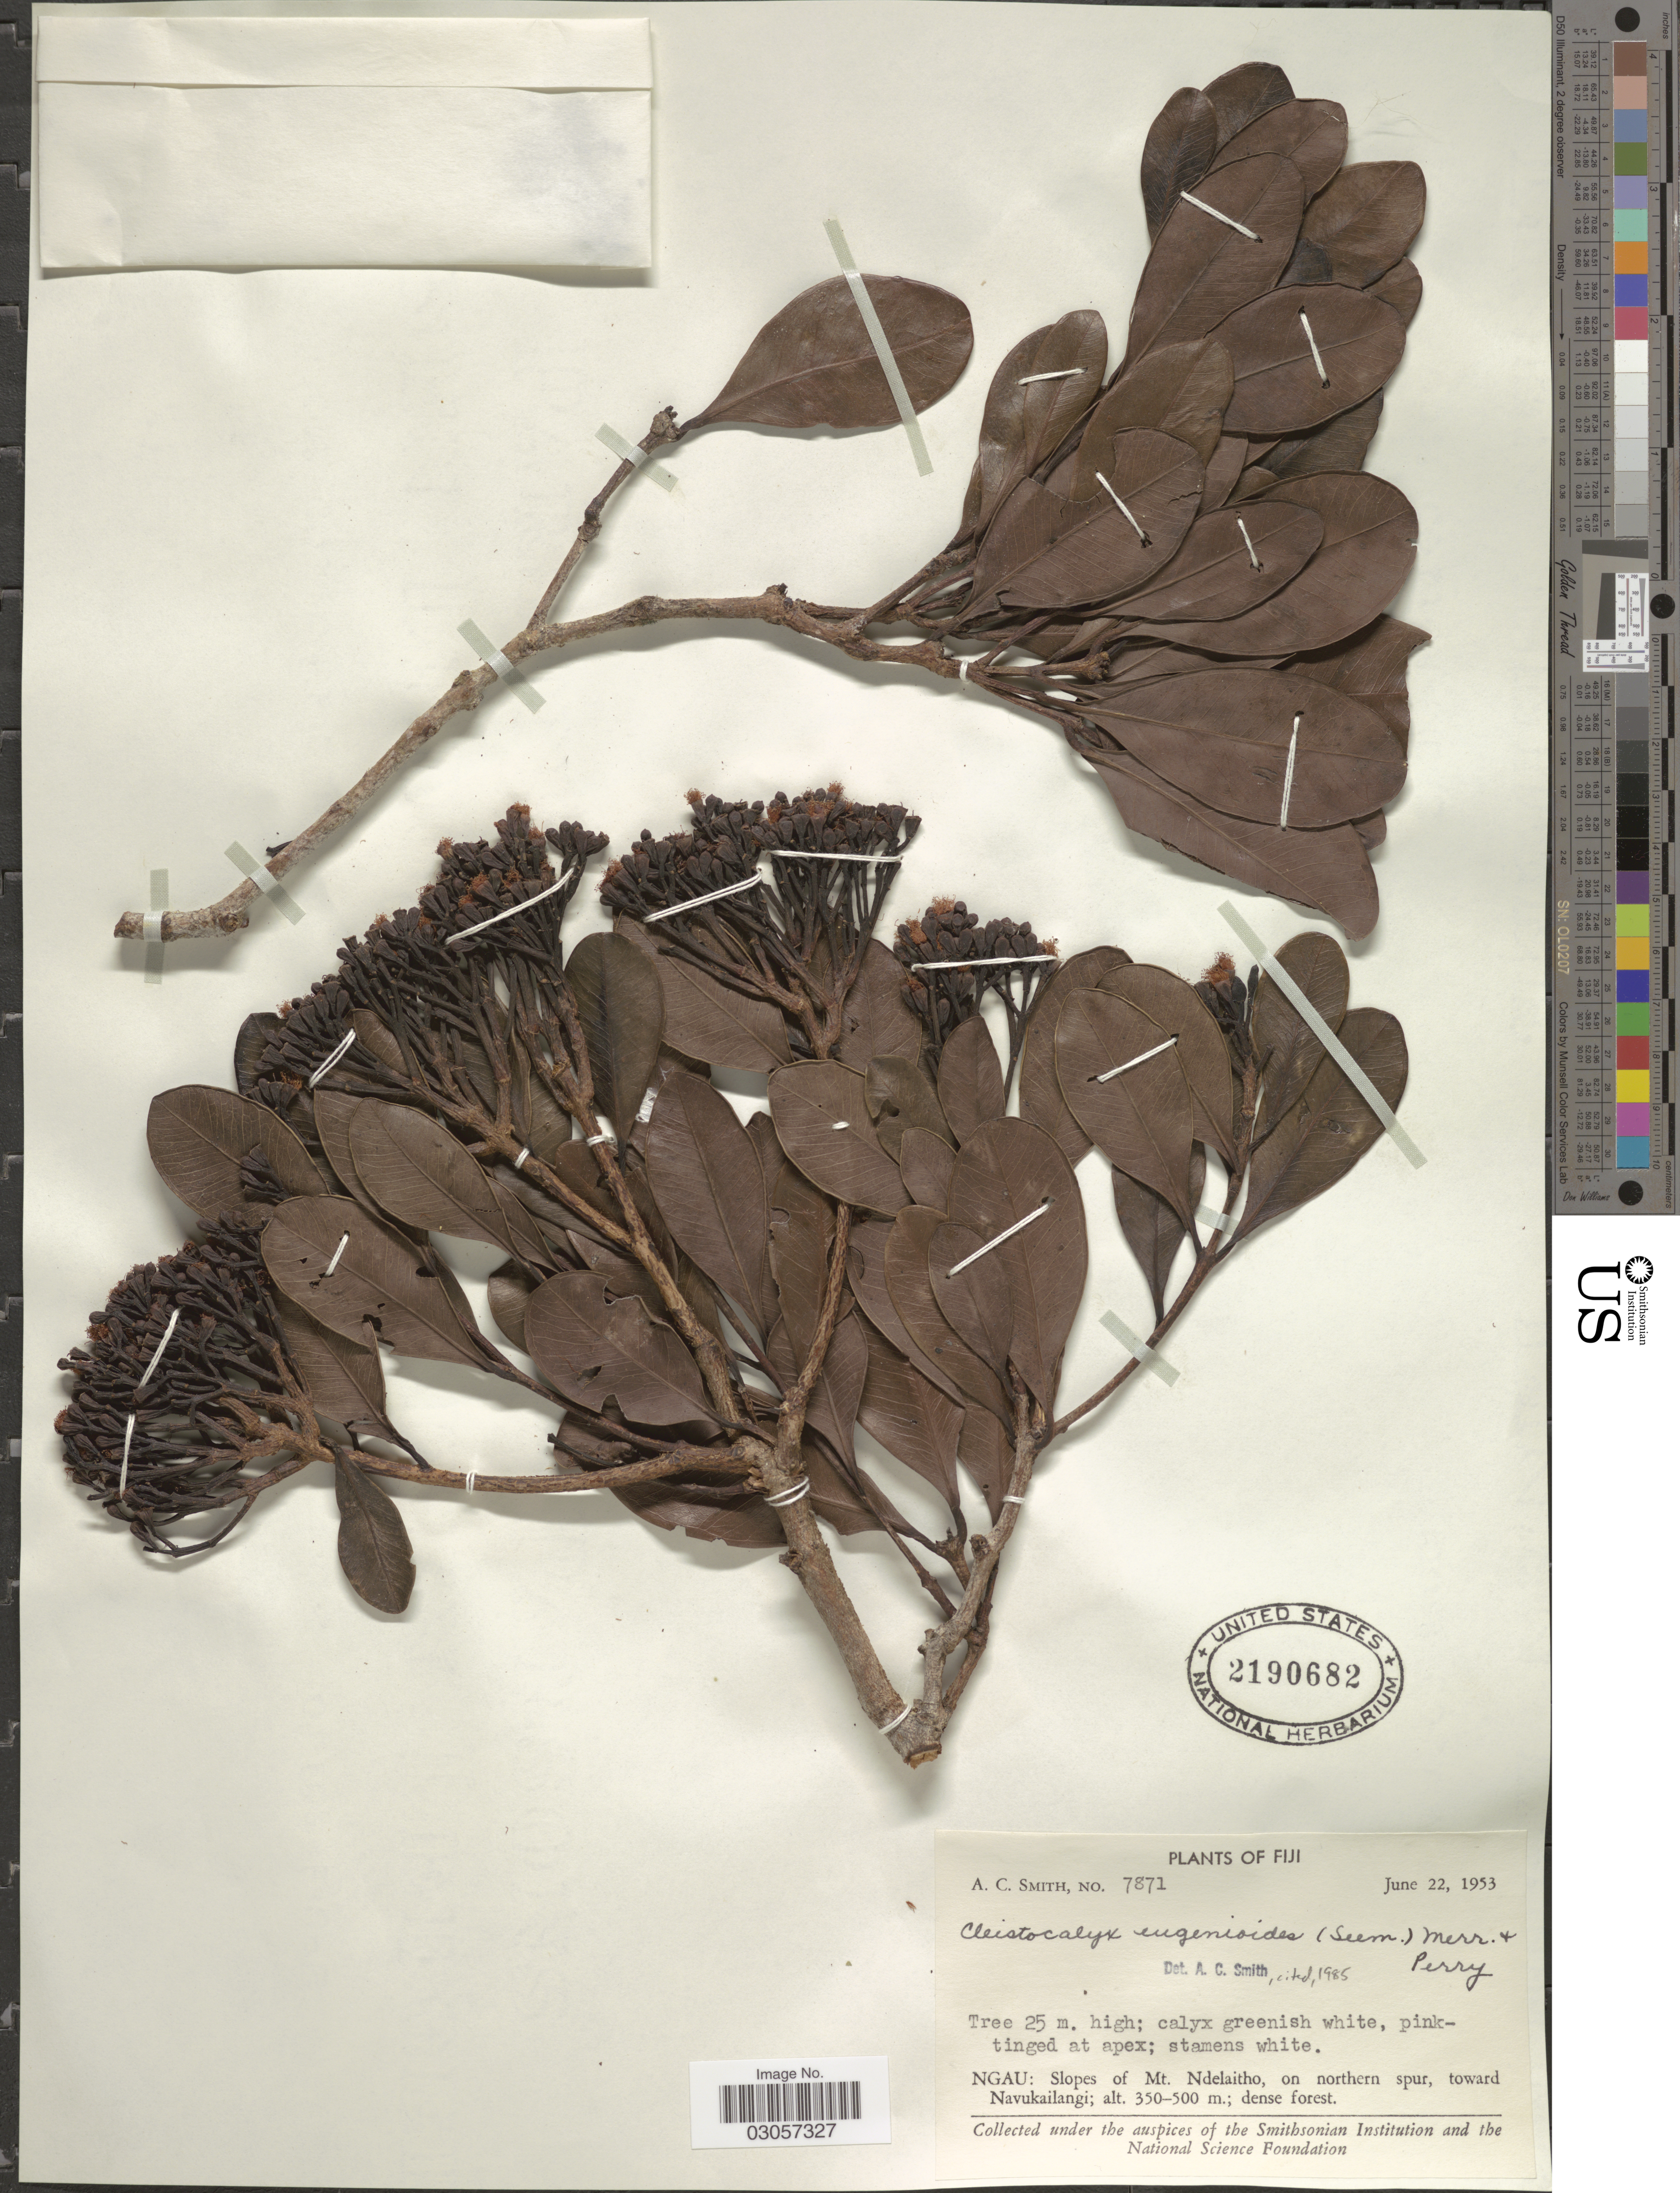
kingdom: Plantae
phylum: Tracheophyta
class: Magnoliopsida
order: Myrtales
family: Myrtaceae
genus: Syzygium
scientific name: Syzygium eugenioides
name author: (F. Muell.) Craven & Biffin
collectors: A. C. Smith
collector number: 7871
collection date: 1953-06-22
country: Fiji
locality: Ngau: Slopes of Mt. Ndelaitho, on northern spur, toward Navukailangi.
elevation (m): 350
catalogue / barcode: US 2190682